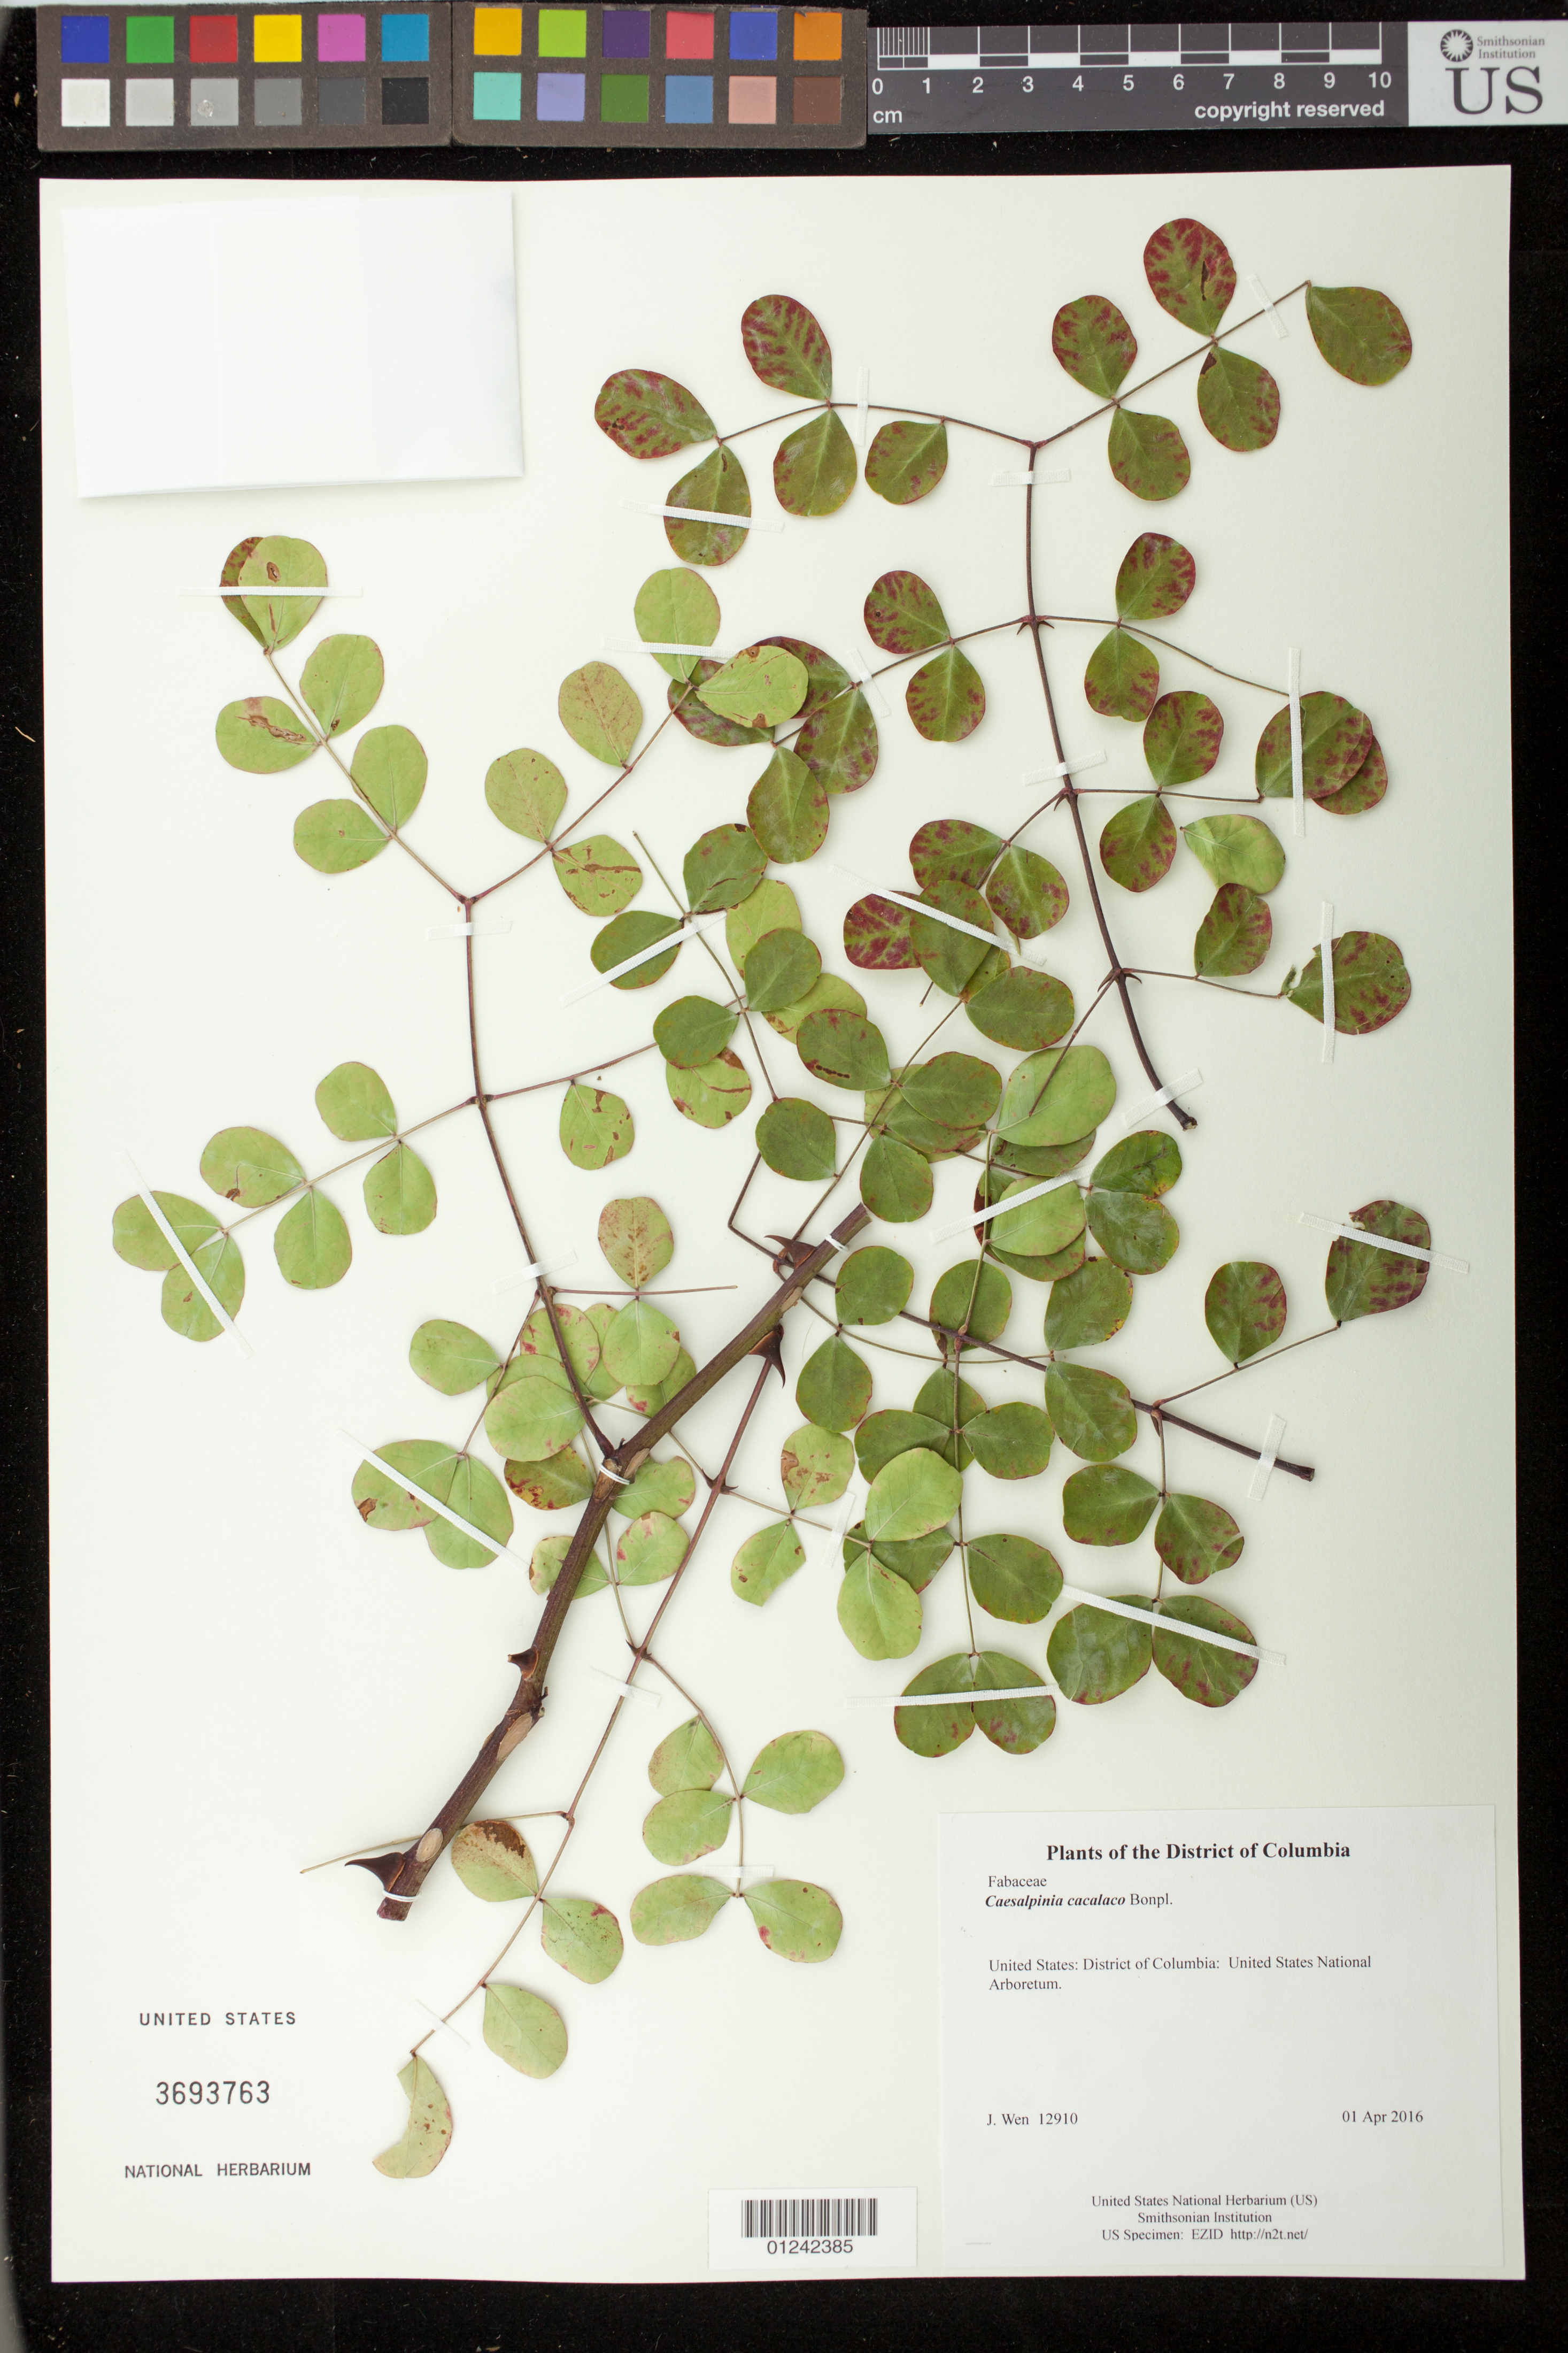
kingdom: Plantae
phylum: Tracheophyta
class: Magnoliopsida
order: Fabales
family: Fabaceae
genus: Tara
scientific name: Tara cacalaco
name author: (Bonpl.) Molinari & Sánchez Och.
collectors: J. Wen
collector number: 12910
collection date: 2016-04-01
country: United States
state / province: District of Columbia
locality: United States National Arboretum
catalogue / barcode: US 3693763